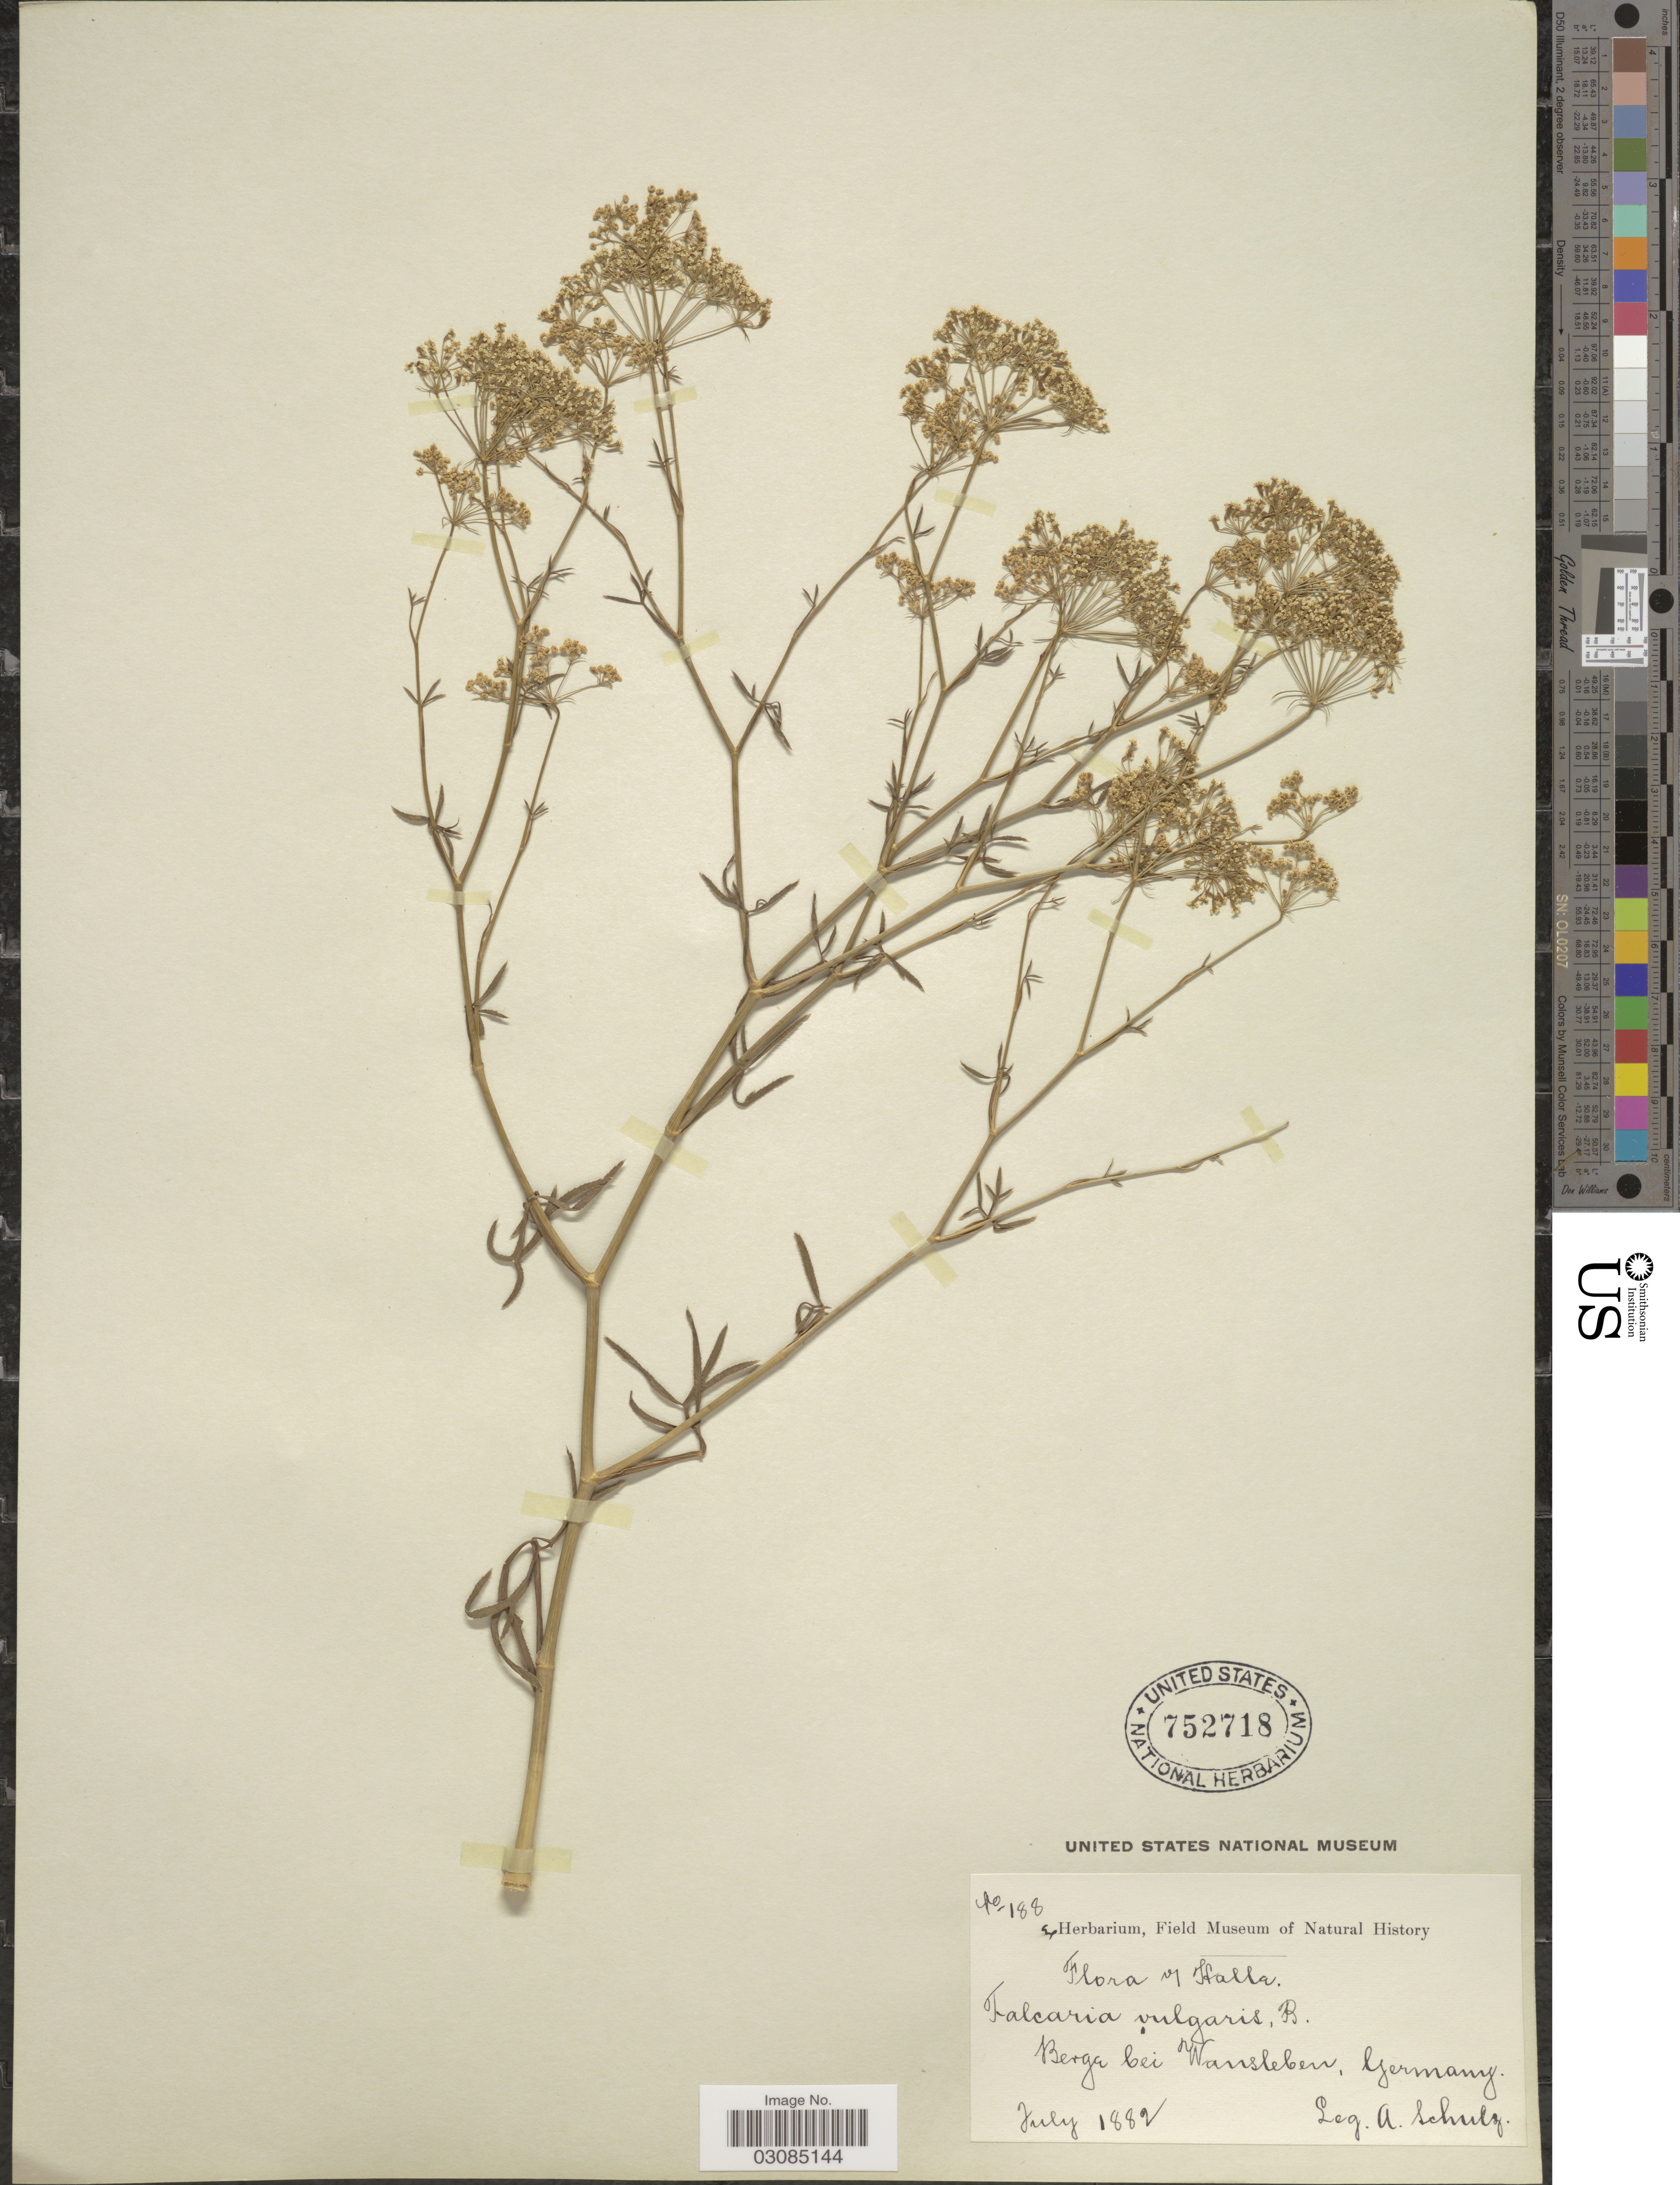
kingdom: Plantae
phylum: Tracheophyta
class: Magnoliopsida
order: Apiales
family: Apiaceae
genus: Falcaria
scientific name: Falcaria vulgaris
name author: Bernh.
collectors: A. Schulz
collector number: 188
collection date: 1882-07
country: Germany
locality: Halla. Berga bei Wansleben.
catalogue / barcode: US 752718